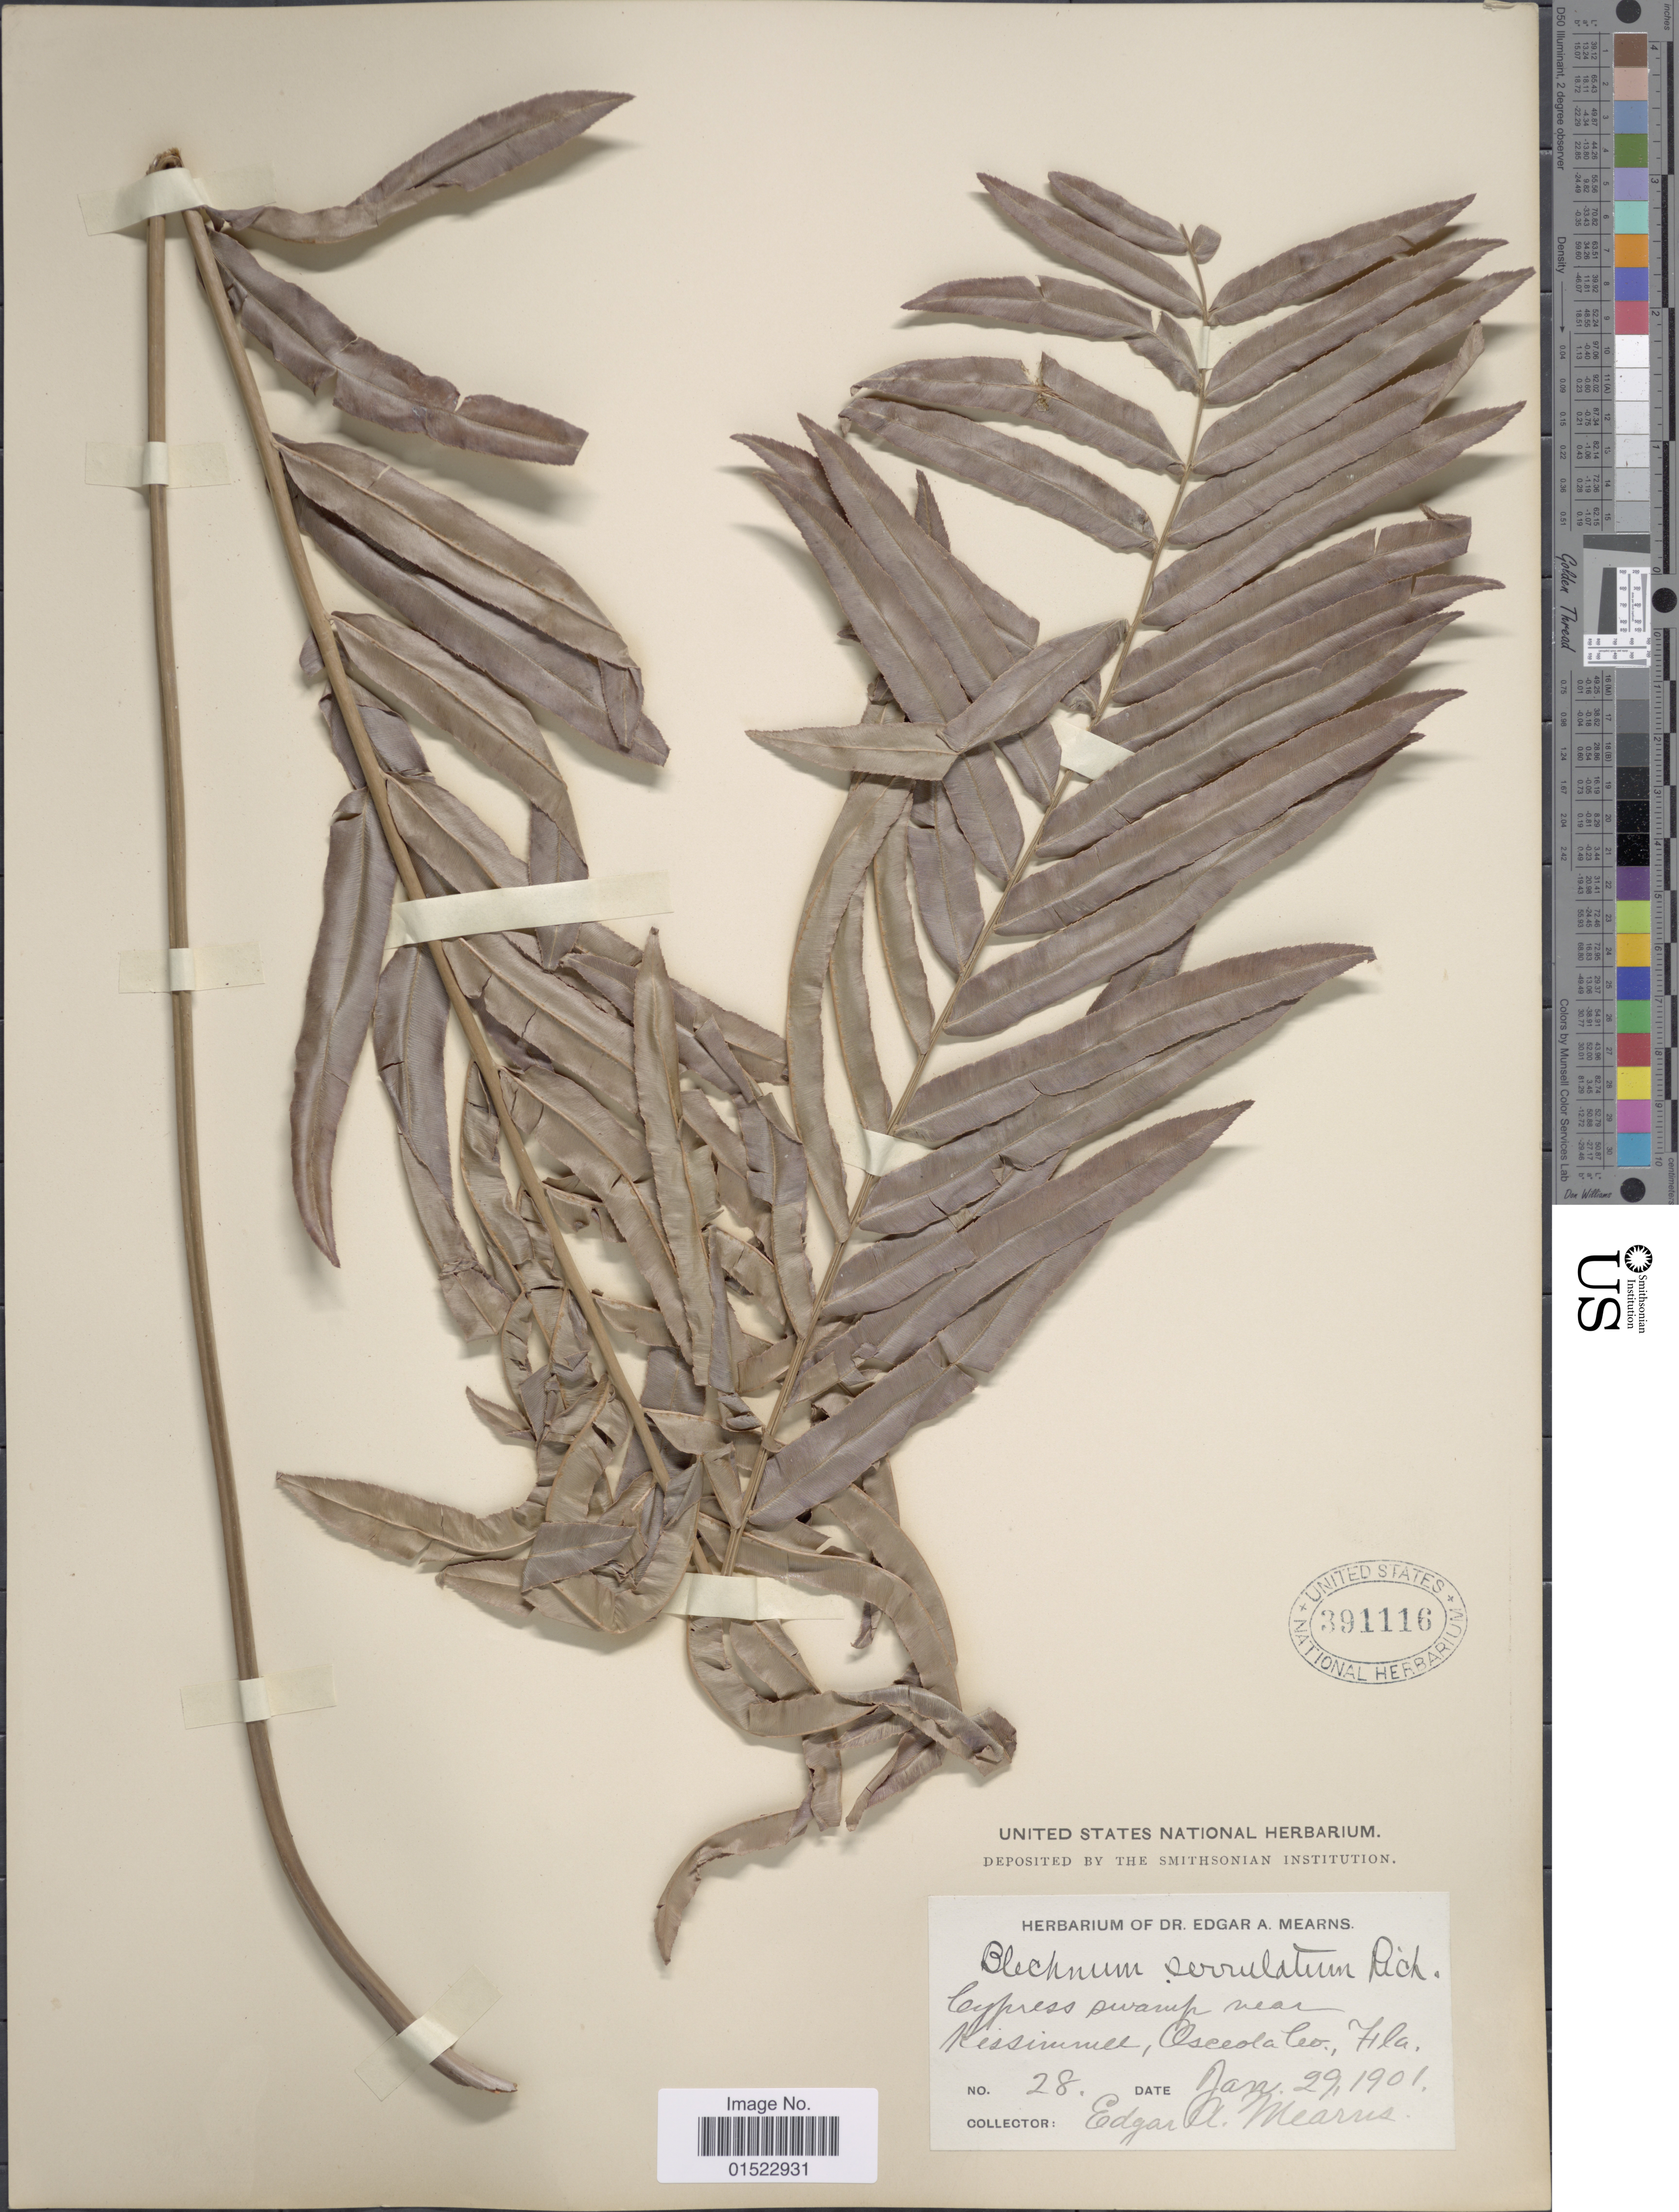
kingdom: Plantae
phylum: Tracheophyta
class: Polypodiopsida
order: Polypodiales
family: Blechnaceae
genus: Telmatoblechnum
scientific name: Telmatoblechnum serrulatum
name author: (Rich.) Perrie et al.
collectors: E. A. Mearns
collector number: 28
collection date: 1901-01-29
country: United States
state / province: Florida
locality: Kissimmee, Osceola Co.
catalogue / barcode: US 391116